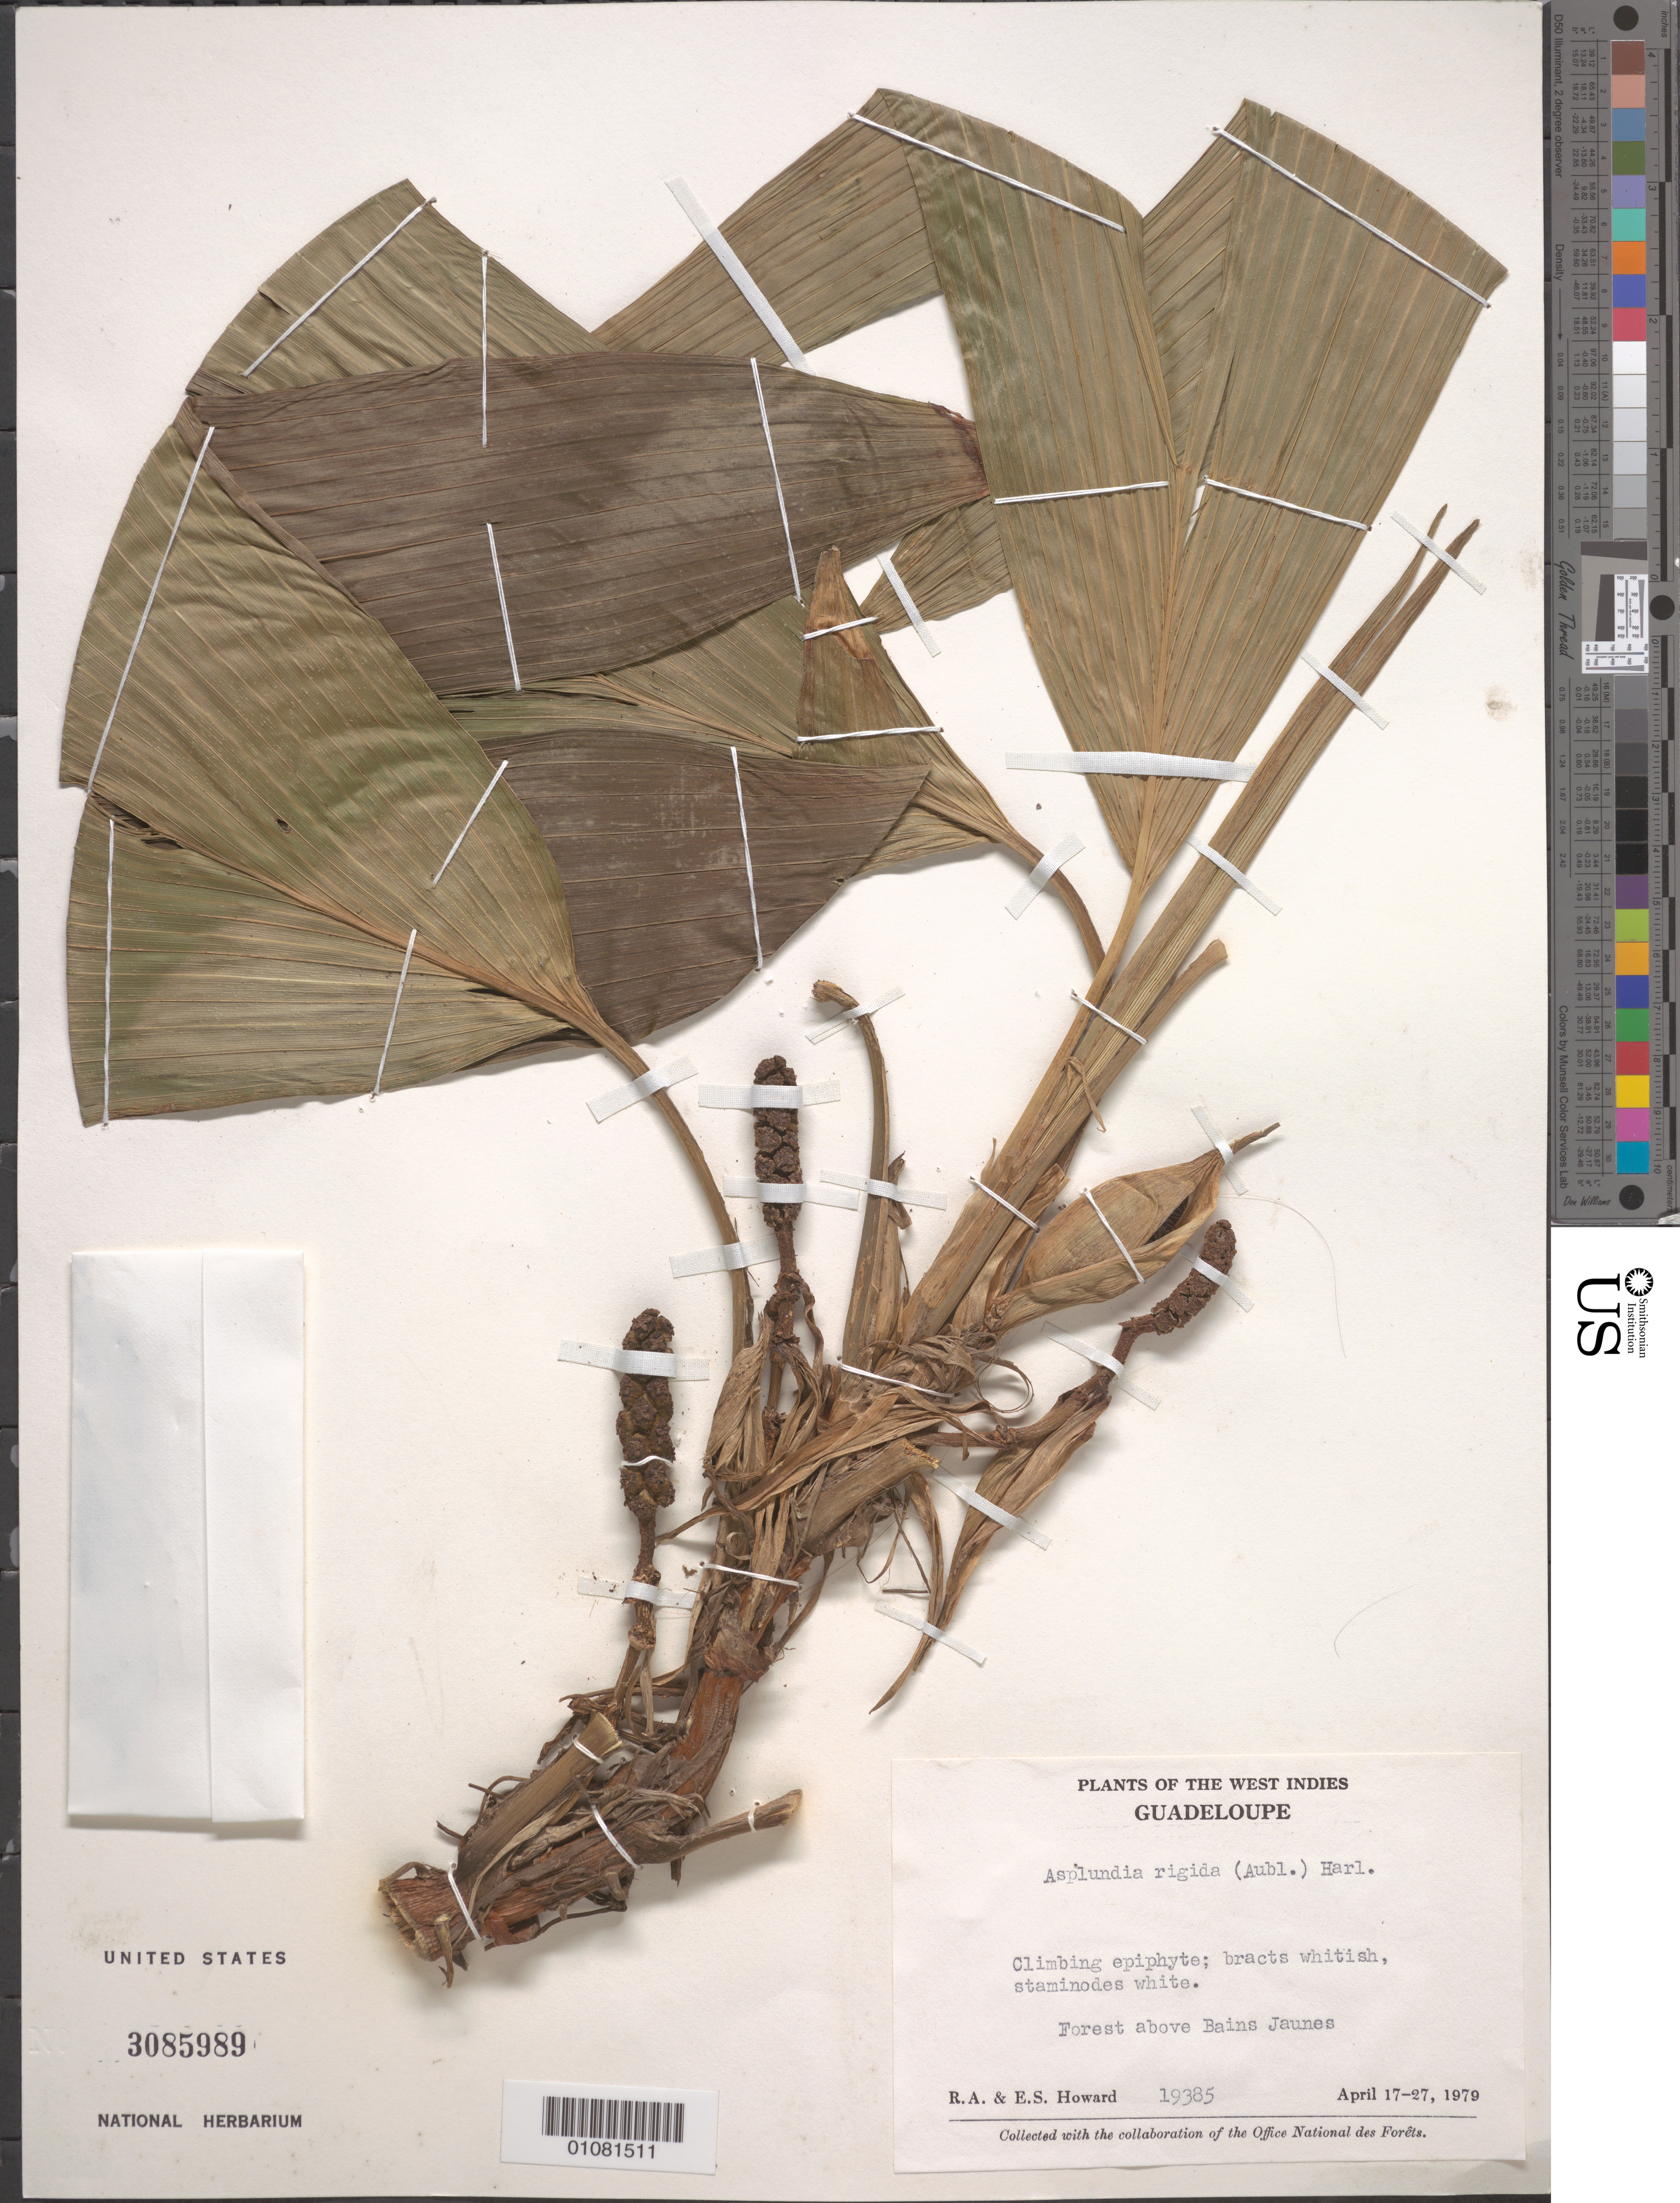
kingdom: Plantae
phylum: Tracheophyta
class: Liliopsida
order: Pandanales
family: Cyclanthaceae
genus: Asplundia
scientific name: Asplundia rigida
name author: (Aubl.) Harling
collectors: R. A. Howard & E. S. Howard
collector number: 19385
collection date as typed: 17 Apr 1979 to 27 Apr 1979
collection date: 1979-04-17/1979-04-27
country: Guadeloupe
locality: Forest above Bains Jeunes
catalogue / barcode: US 3085989